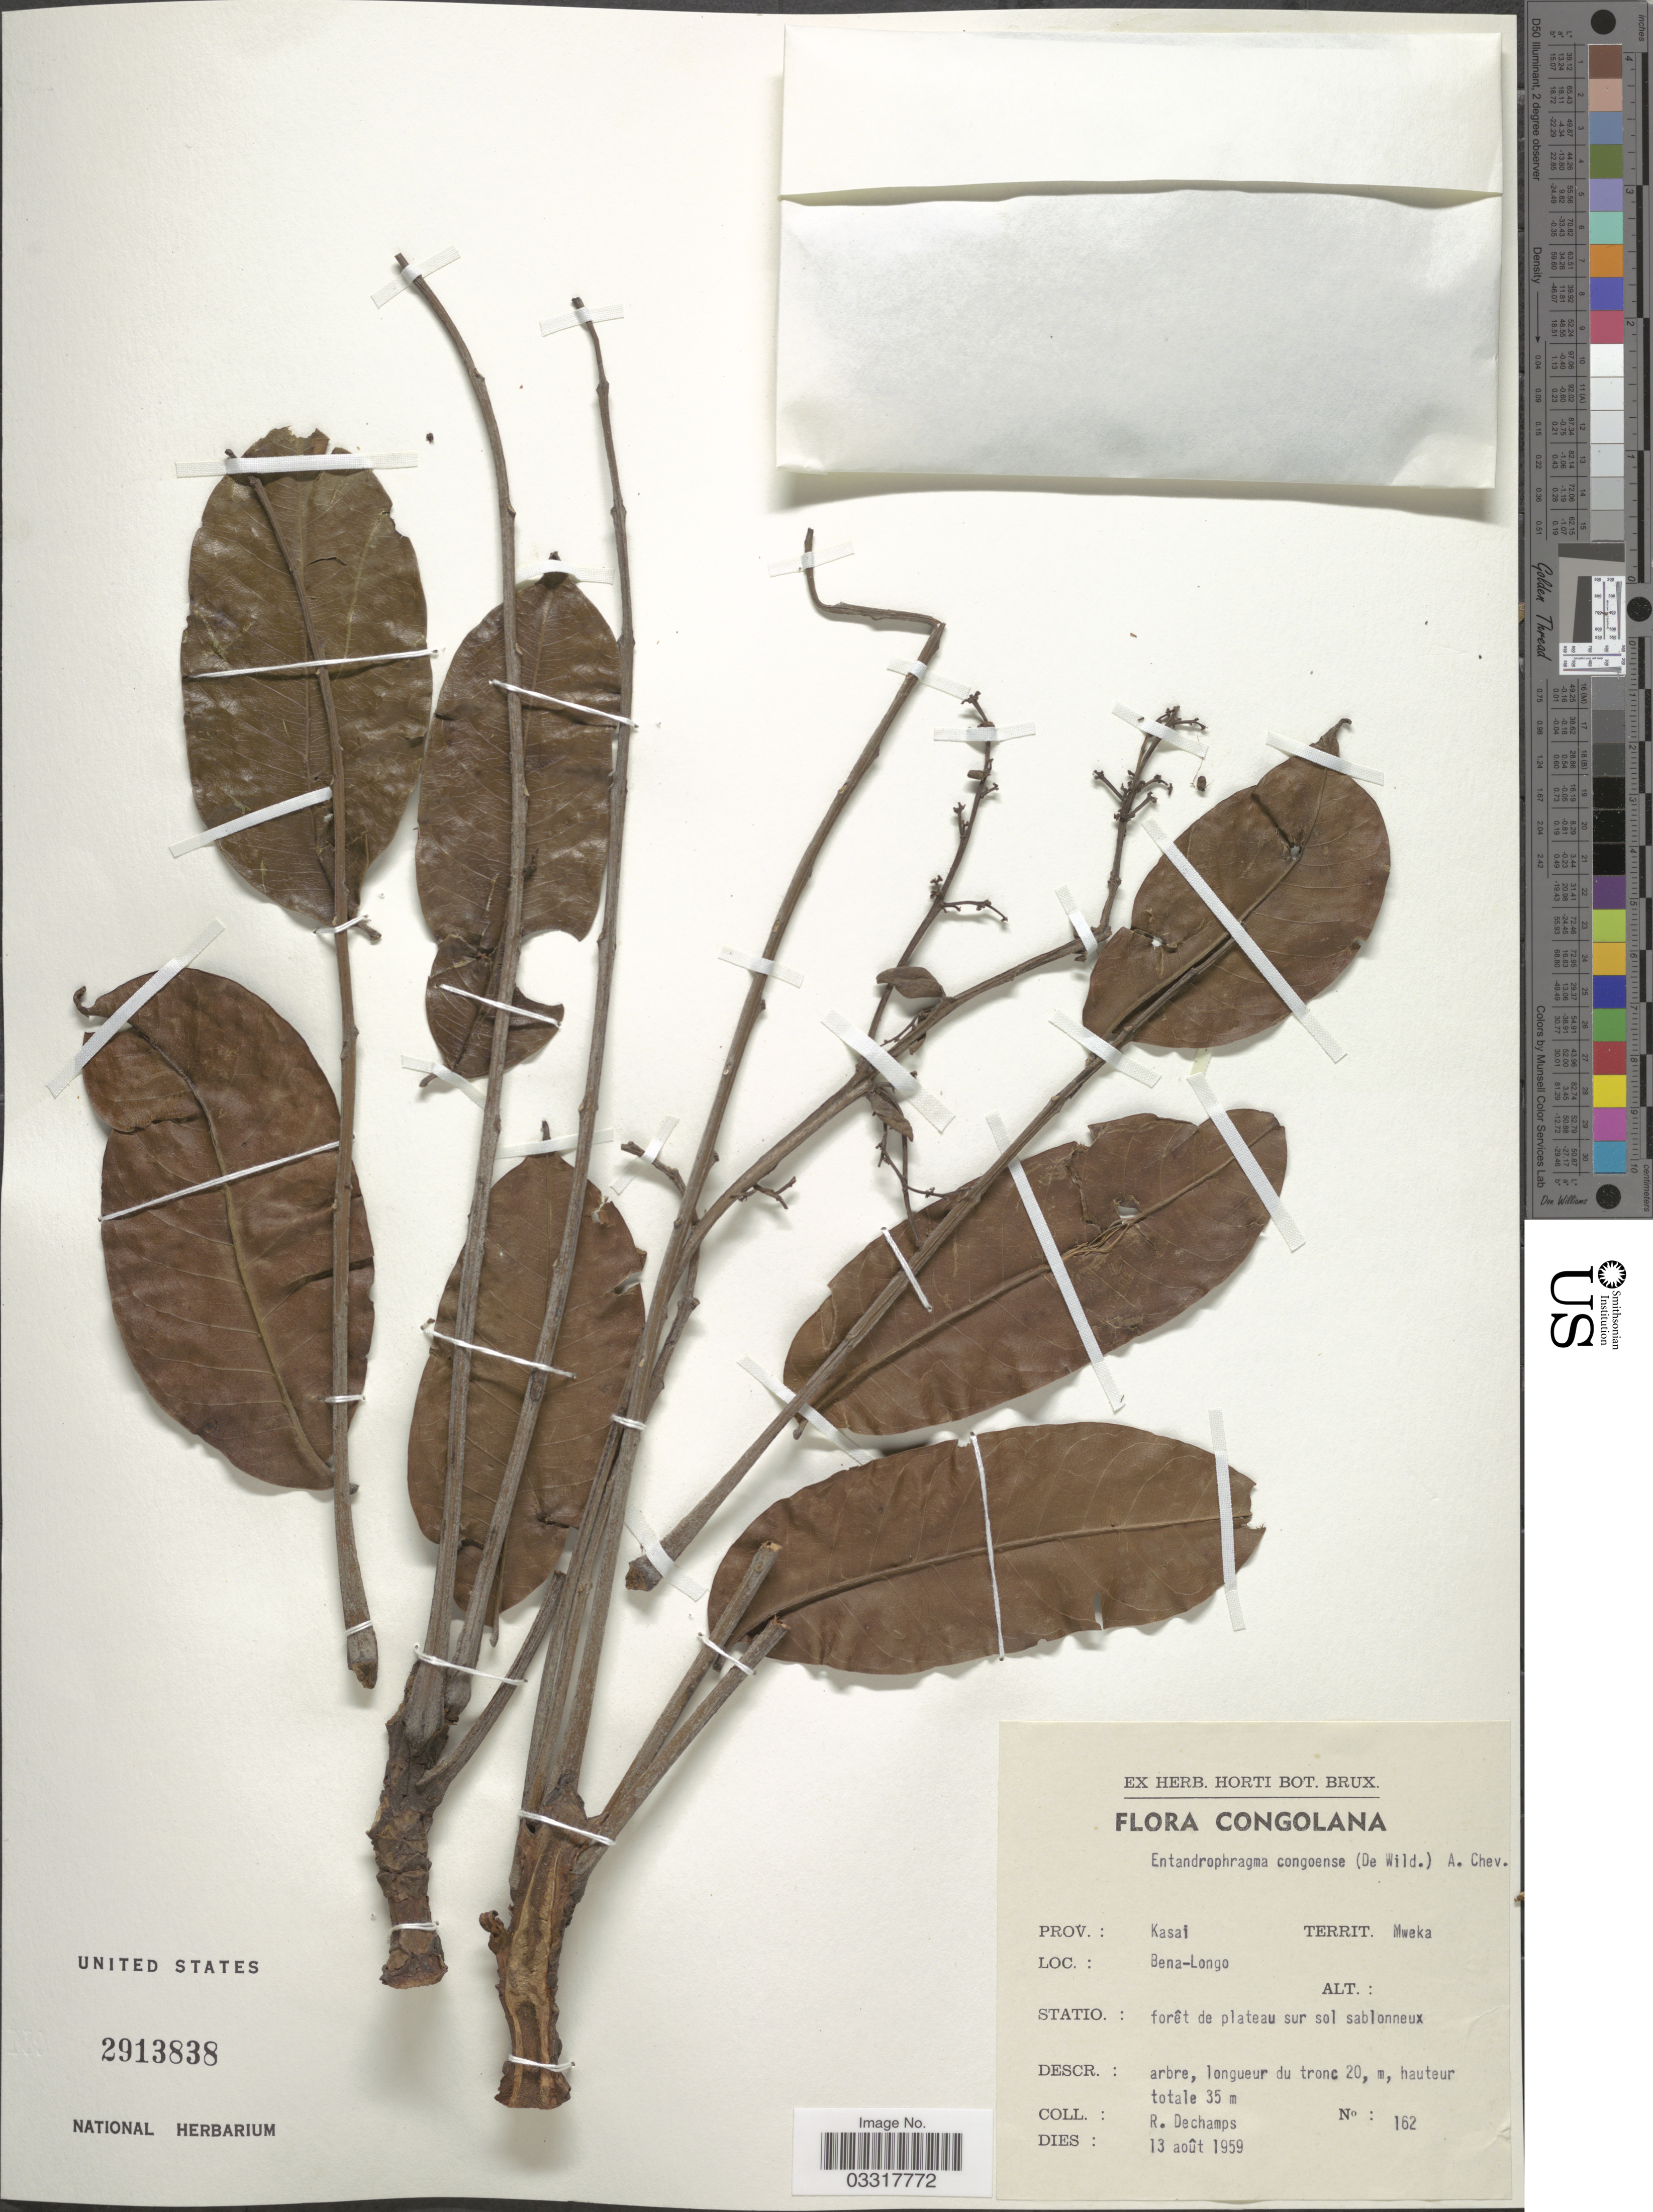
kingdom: Plantae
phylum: Tracheophyta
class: Magnoliopsida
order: Sapindales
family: Meliaceae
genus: Entandrophragma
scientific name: Entandrophragma congoense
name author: (Pierre ex De Wild.) A. Chev.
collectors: R. DeChamps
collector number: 162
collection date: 1959-08-13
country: Congo, Democratic Republic of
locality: Congolana. Prov.: Kasai, Territ. Mweka, Bena-Longo.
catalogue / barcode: US 2913838